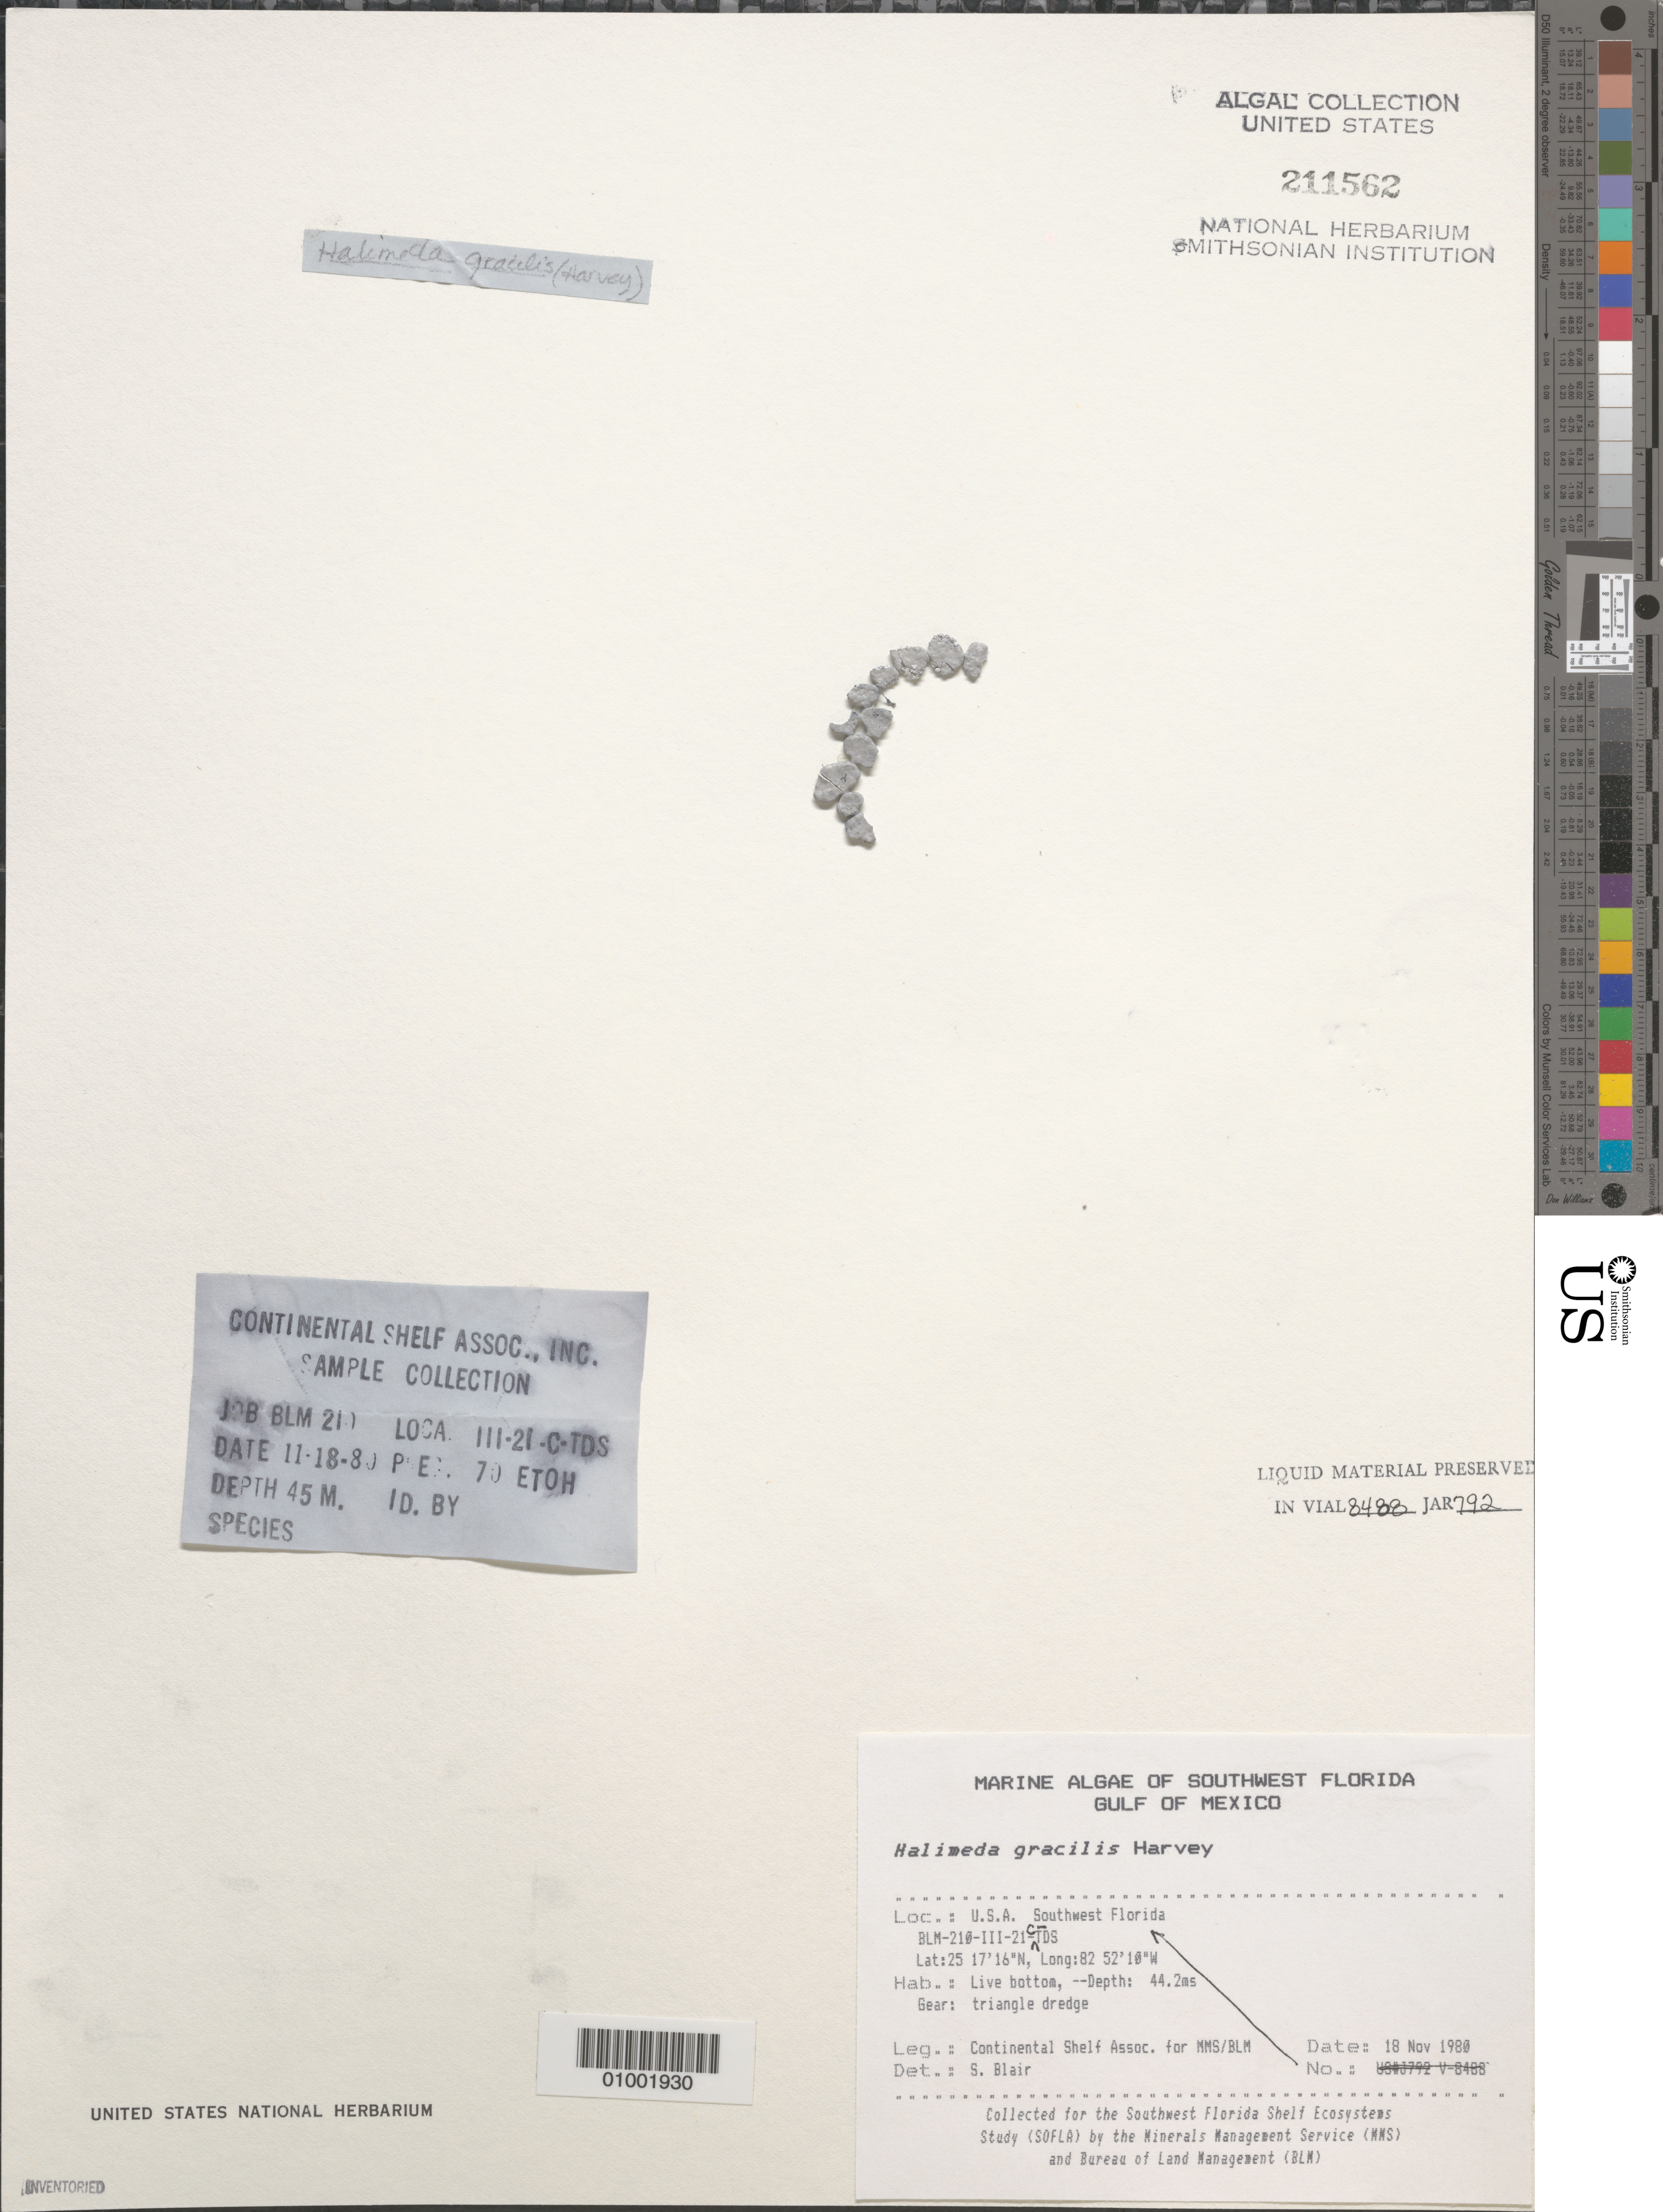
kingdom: Plantae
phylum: Chlorophyta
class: Ulvophyceae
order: Bryopsidales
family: Halimedaceae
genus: Halimeda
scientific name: Halimeda gracilis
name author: Harv. ex J. Agardh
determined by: Blair, S. M.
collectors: Continental Shelf Associates for the MMS/BLM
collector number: BLM-210-III-21-C-TDS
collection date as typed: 18 Nov 1980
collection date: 1980-11-18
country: United States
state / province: Florida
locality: Gulf of Mexico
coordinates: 25 17'16"N, 82 52'10"W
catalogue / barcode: US 211562